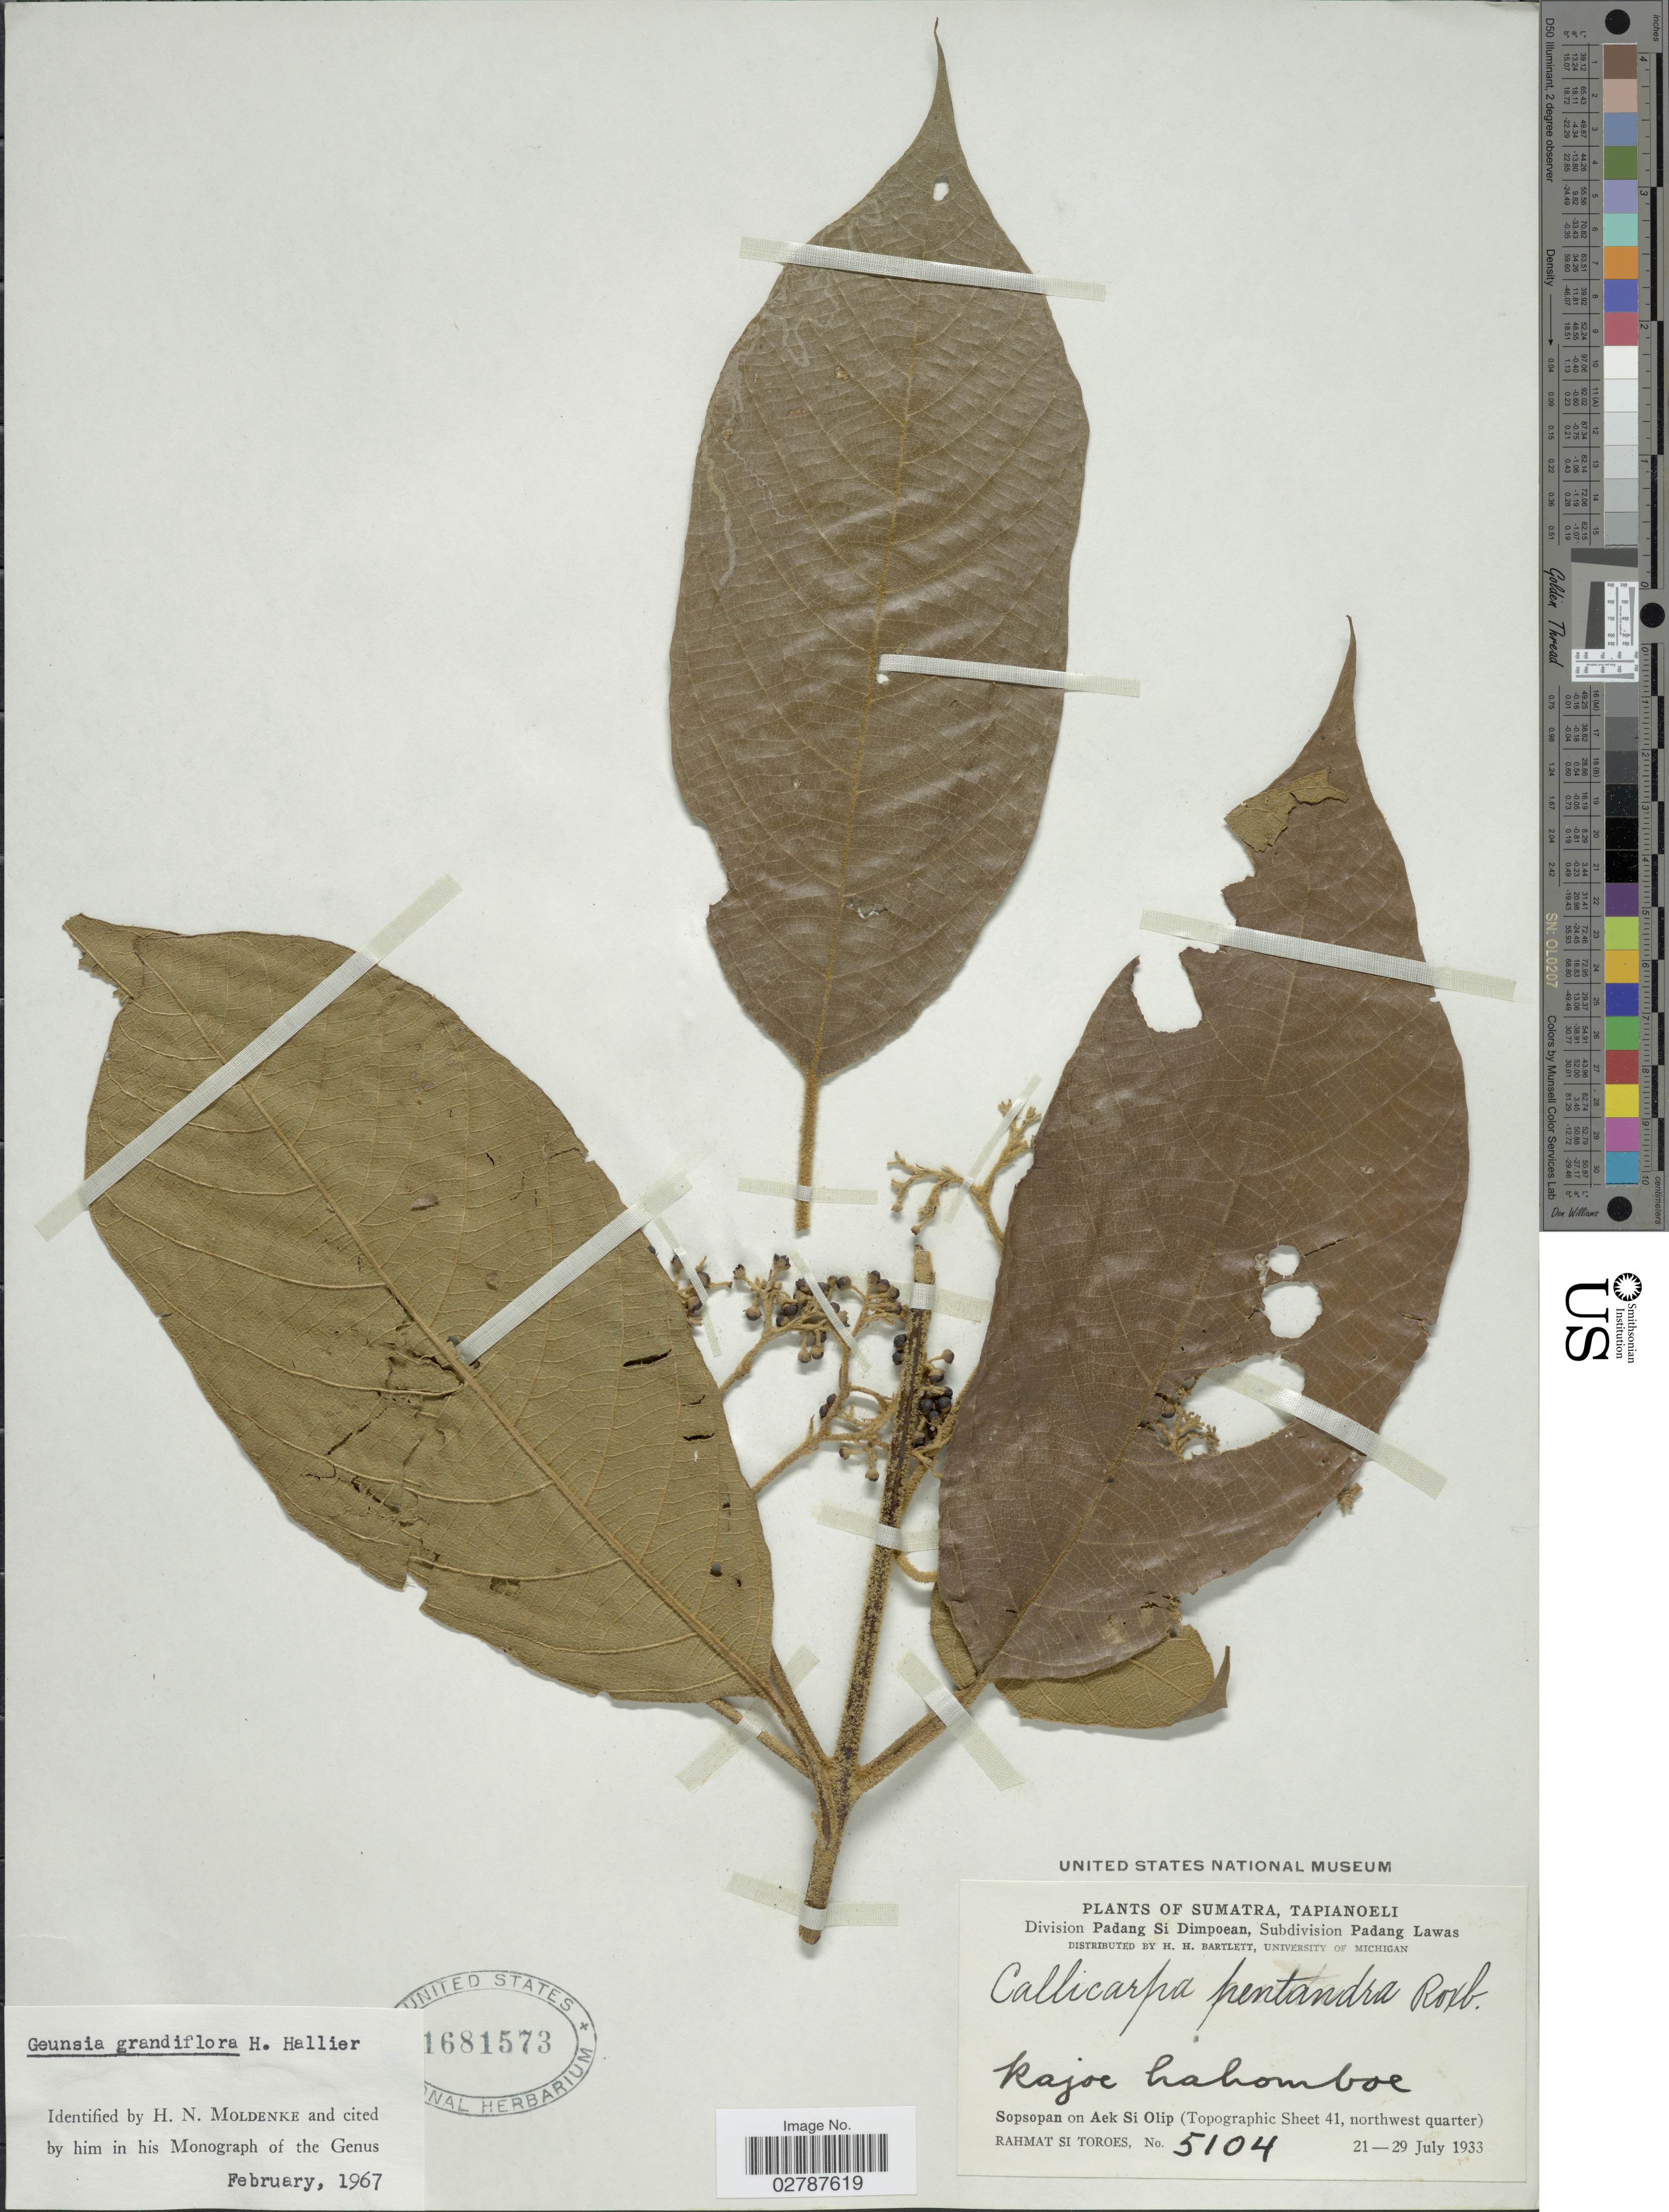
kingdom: Plantae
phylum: Tracheophyta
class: Magnoliopsida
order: Lamiales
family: Lamiaceae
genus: Callicarpa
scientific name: Callicarpa grandiflora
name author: (Hallier f.) Govaerts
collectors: Rahmat Si Boeea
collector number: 5104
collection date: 1933-07-21/1933-07-29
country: Indonesia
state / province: Sumatra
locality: Tapianoeli. Division Padang Si Dimpoean, Subdivision Padang Lawas. Sopsopan on Aek Si Olip (Topographic Sheet 41, northwest quarter).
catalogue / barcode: US 1681573